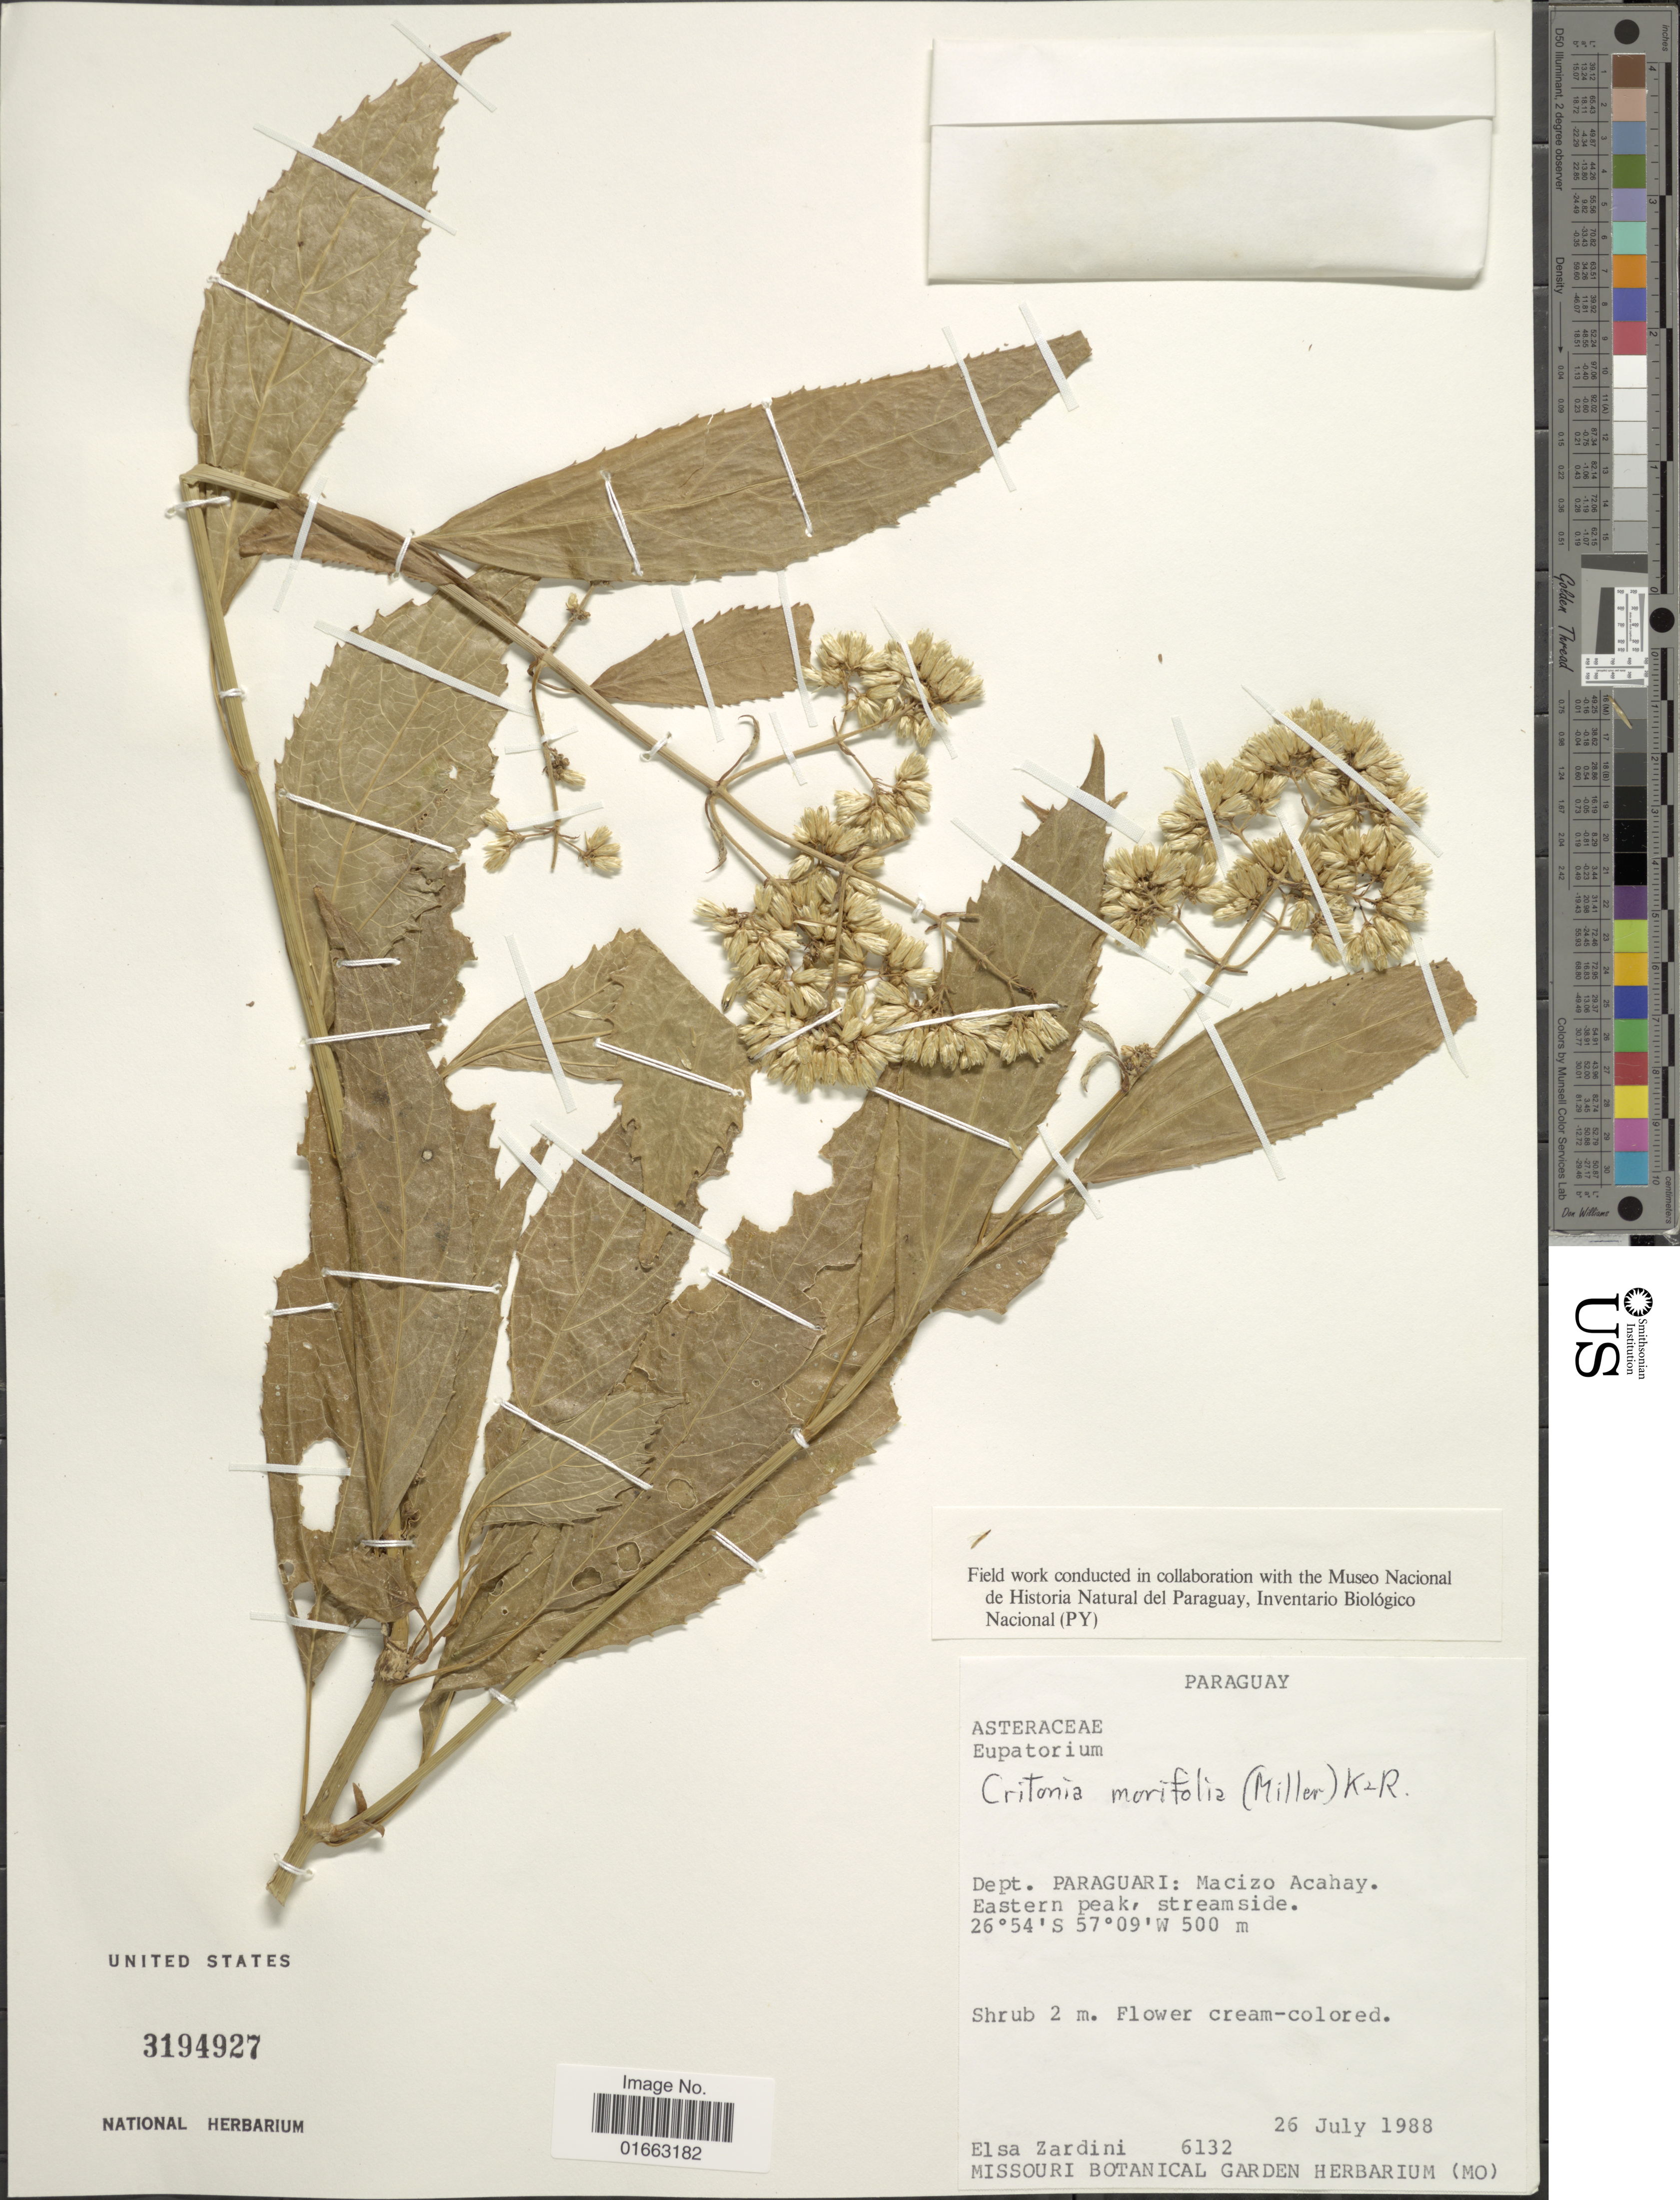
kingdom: Plantae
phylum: Tracheophyta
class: Magnoliopsida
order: Asterales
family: Asteraceae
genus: Critonia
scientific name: Critonia morifolia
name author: (Mill.) R.M. King & H. Rob.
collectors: E. M. Zardini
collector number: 6132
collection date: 1988-07-26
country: Paraguay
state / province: Paraguari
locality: Macizo Acahay, Eastern Peak , streamside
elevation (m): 500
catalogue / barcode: US 3194927